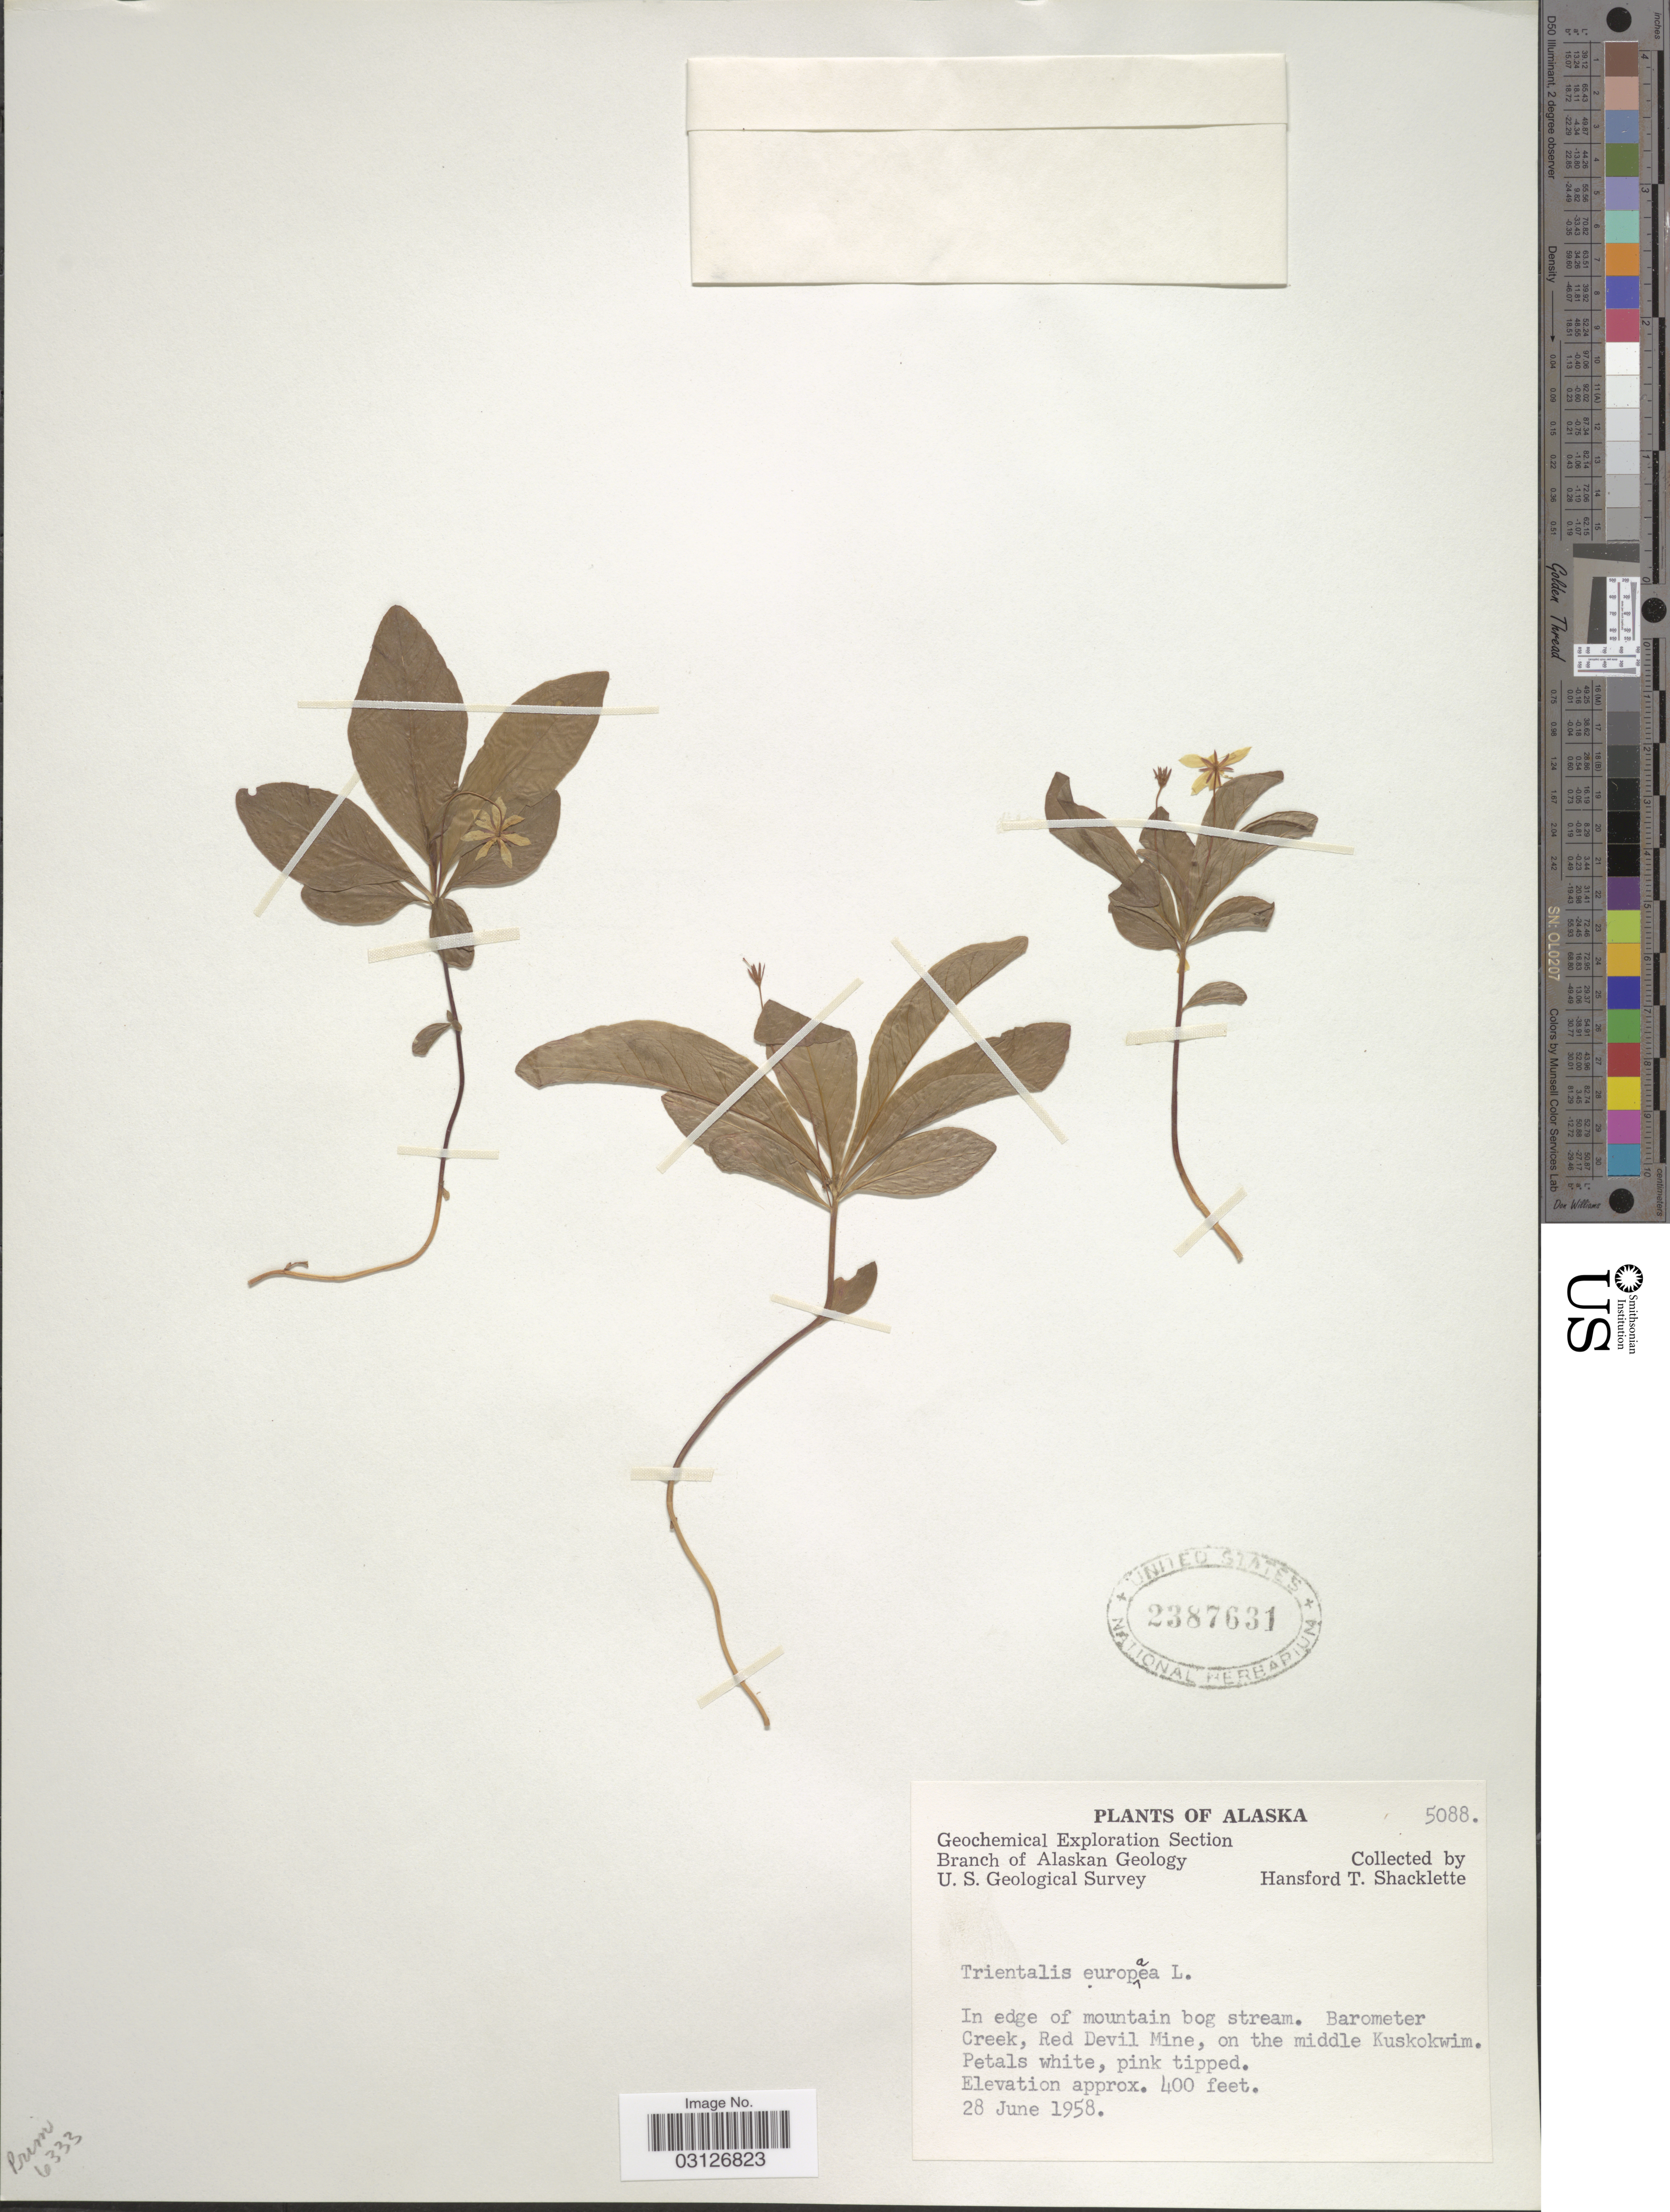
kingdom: Plantae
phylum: Tracheophyta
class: Magnoliopsida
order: Ericales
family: Primulaceae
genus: Trientalis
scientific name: Trientalis europaea subsp. arctica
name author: (Fisch. ex Hook.) Hultén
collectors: H. Shacklette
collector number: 5088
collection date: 1958-06-28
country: United States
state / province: Alaska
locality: In edge of mountain bog stream. Barometer Creek, Red Devil Mine, on the middle Kuskokwim.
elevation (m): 122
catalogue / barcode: US 2387631